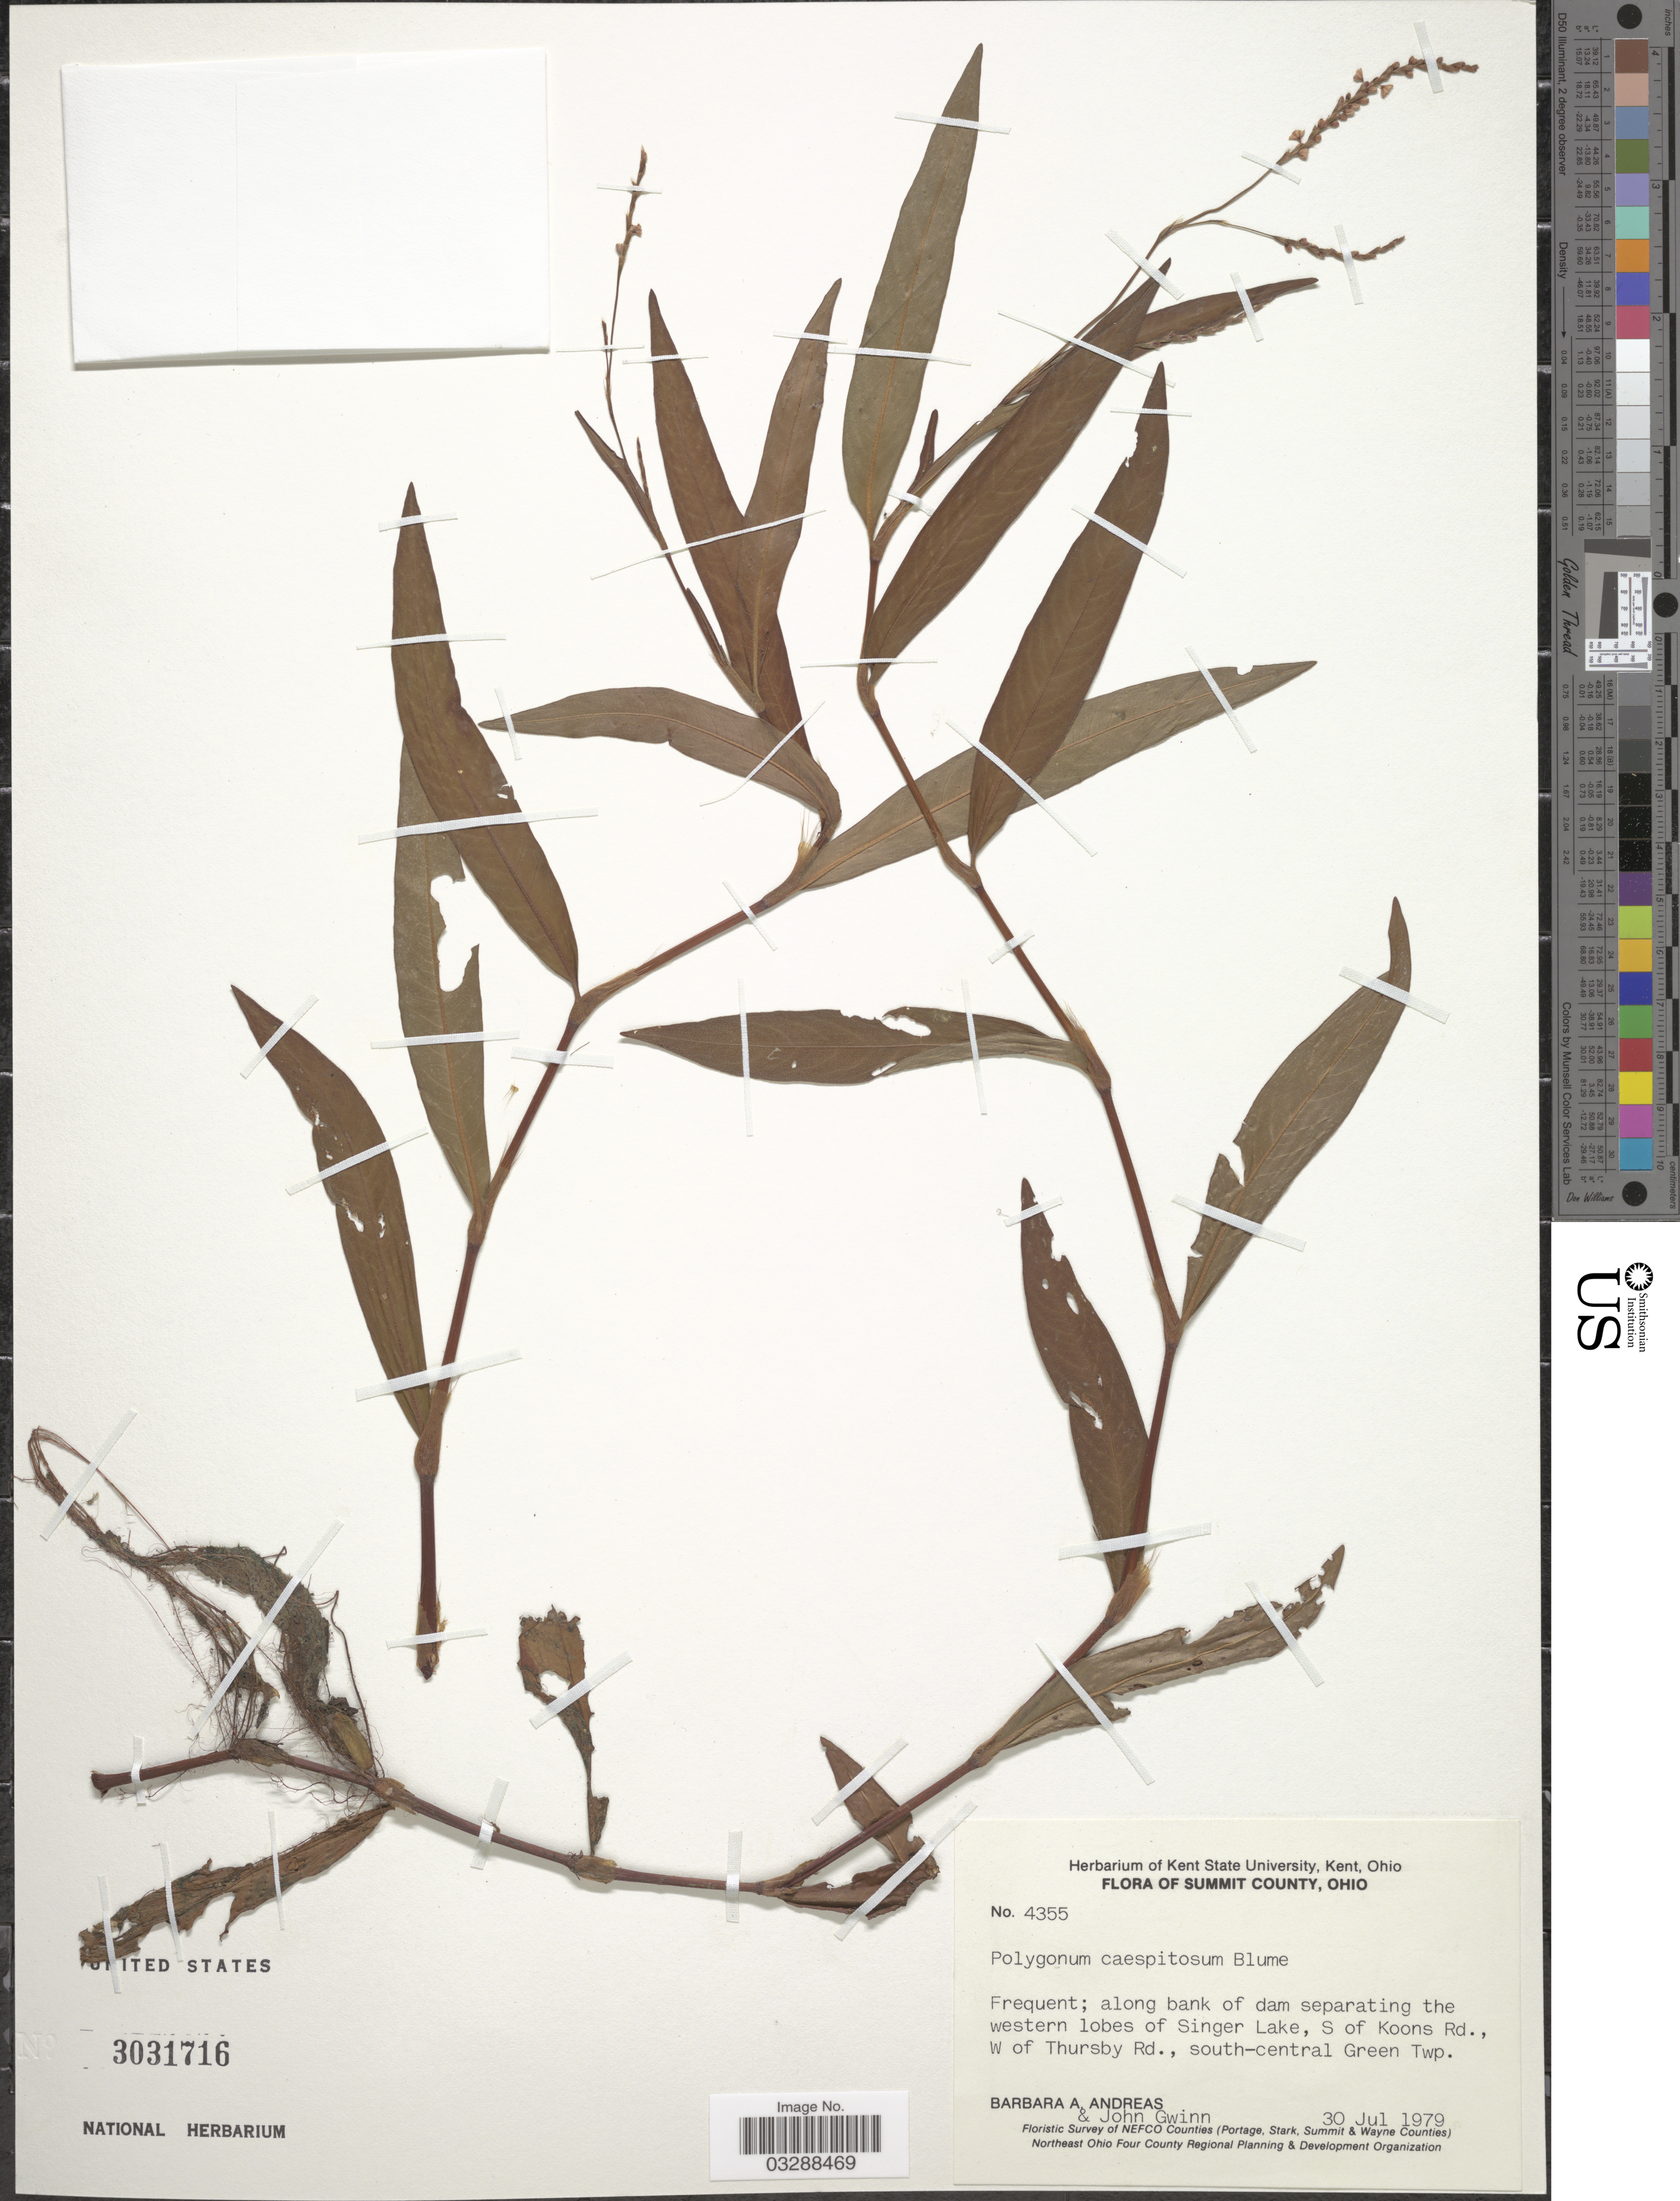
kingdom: Plantae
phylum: Tracheophyta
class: Magnoliopsida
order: Caryophyllales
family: Polygonaceae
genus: Persicaria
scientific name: Persicaria hydropiperoides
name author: (Michx.) Small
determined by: Atha, D. E.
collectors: B. A. Andreas & J. Gwinn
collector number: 4355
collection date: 1979-07-30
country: United States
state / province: Ohio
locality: Summit County, along bank of dam separating the western lobes of Singer Lake, S of Koons Rd., W of Thurbsy Rd., south-central Green Twp.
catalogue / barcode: US 3031716